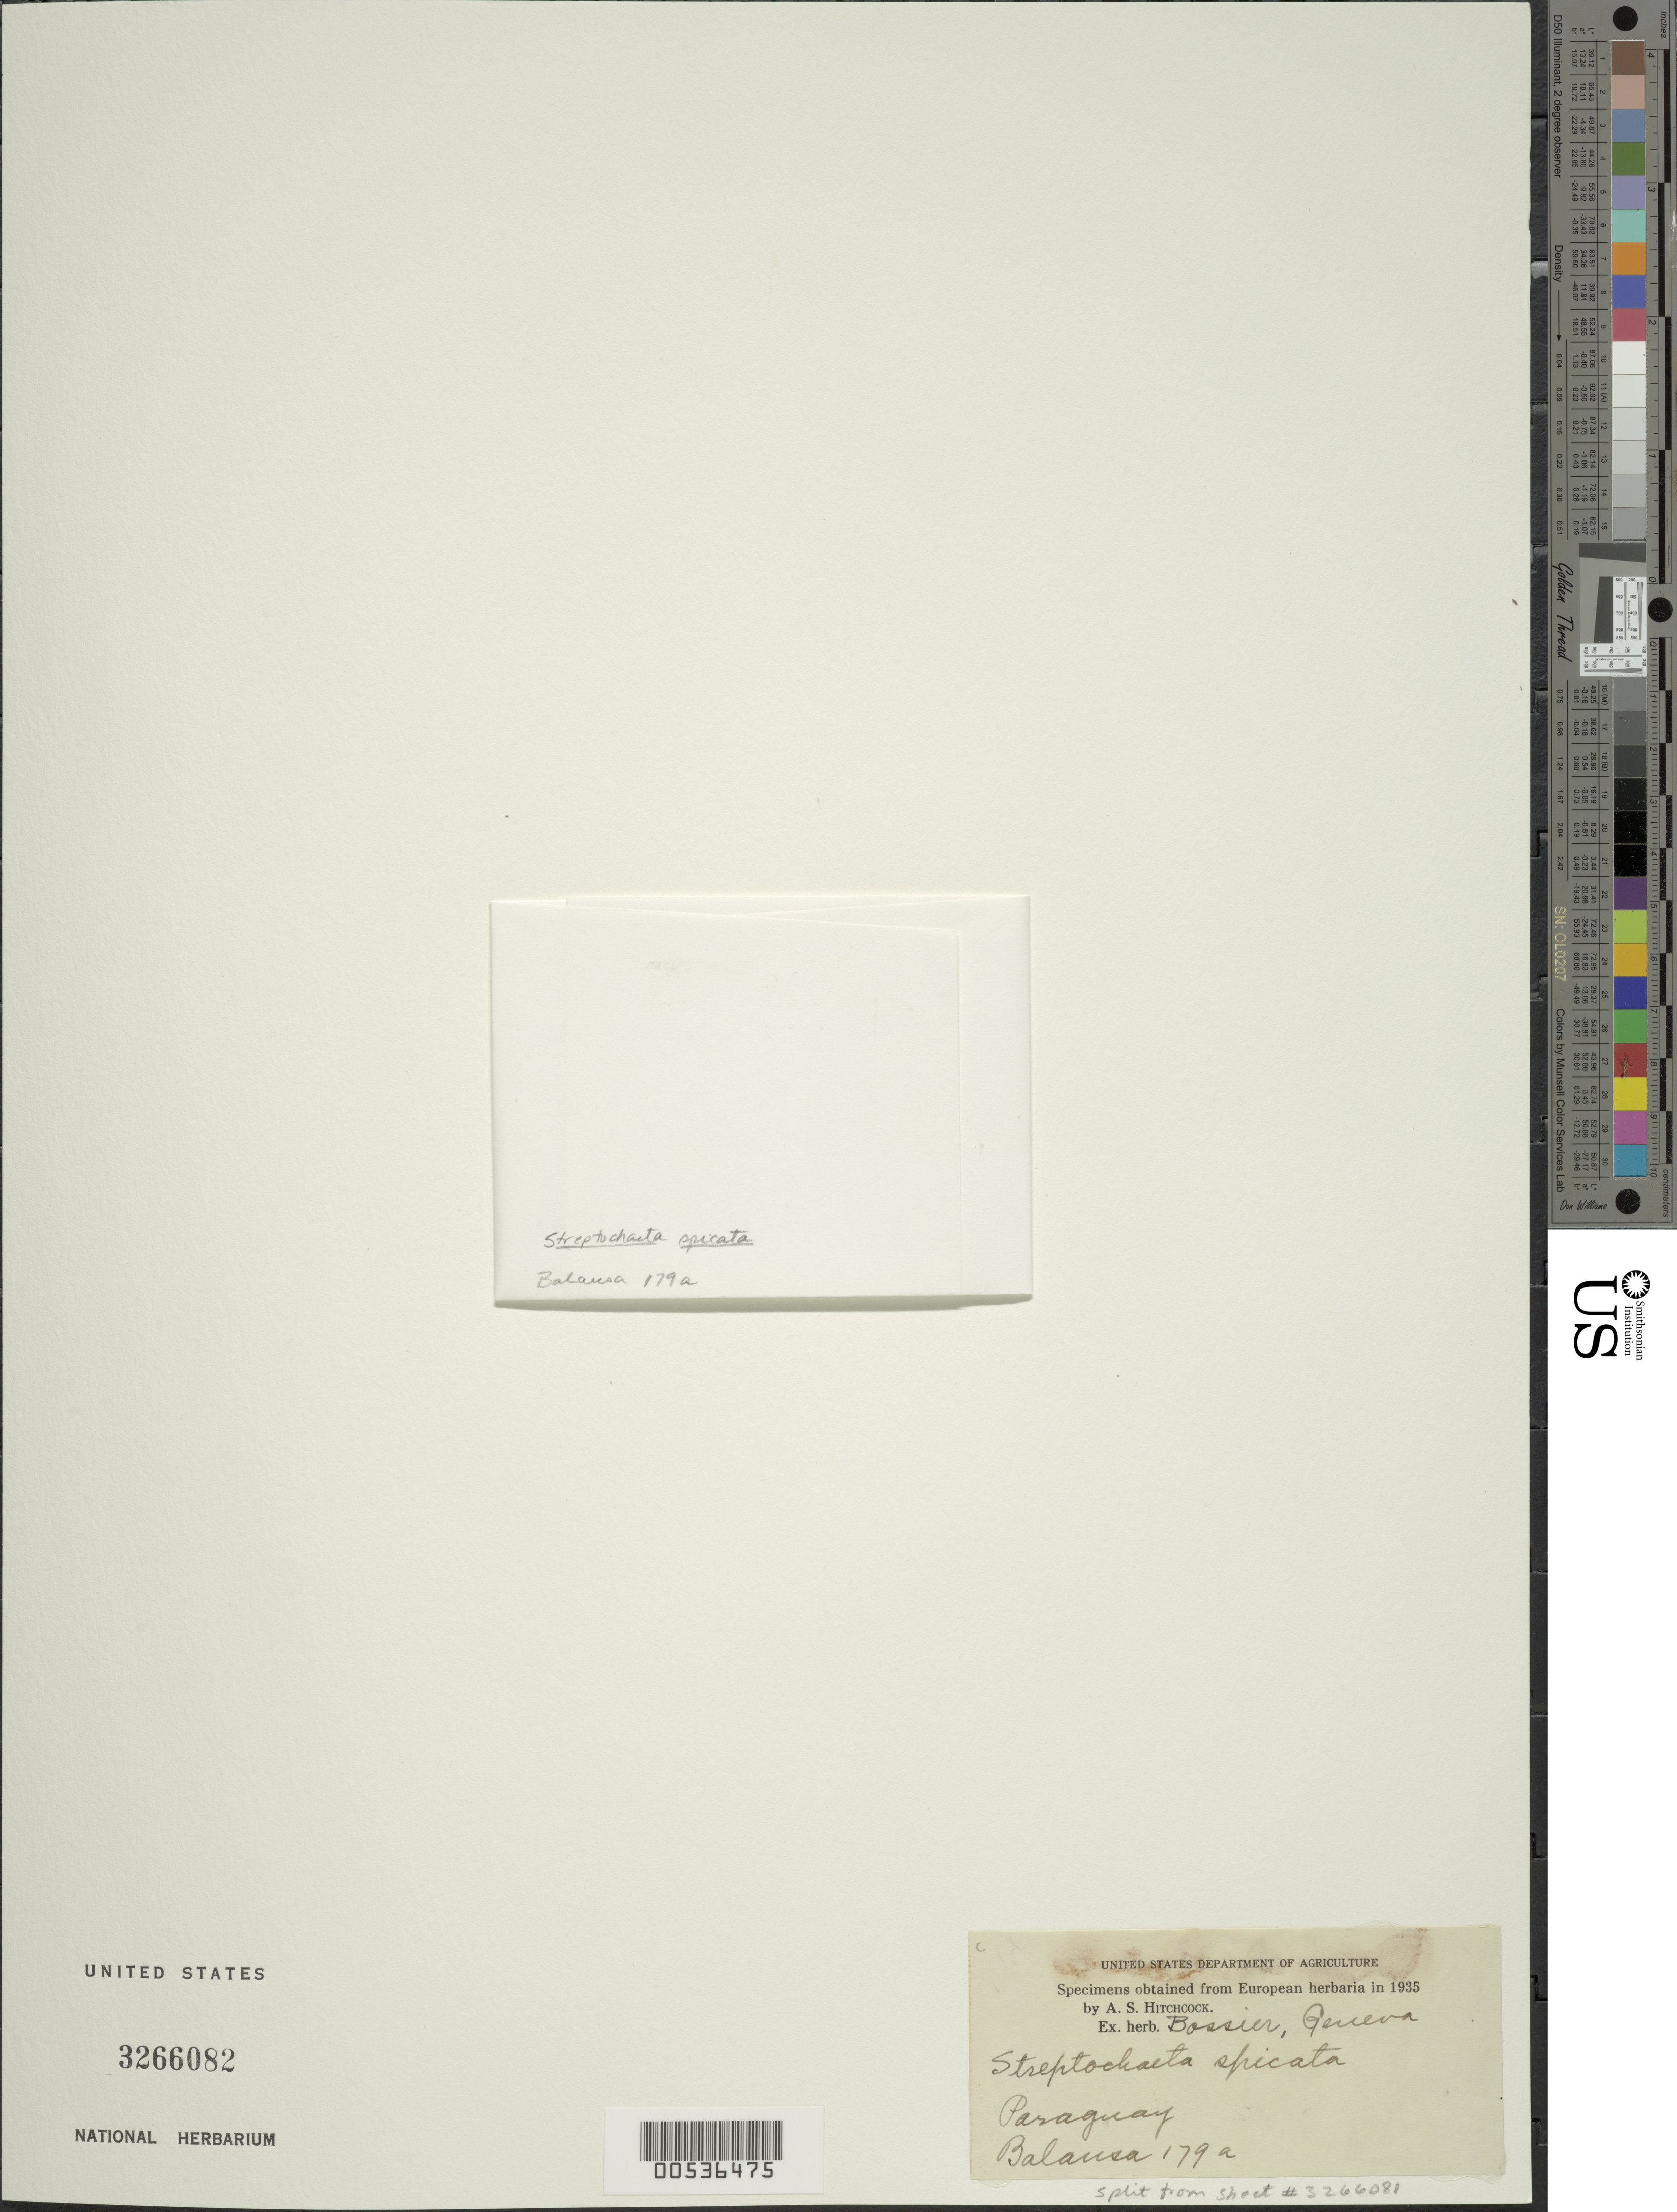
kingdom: Plantae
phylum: Tracheophyta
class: Liliopsida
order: Poales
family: Poaceae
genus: Streptochaeta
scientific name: Streptochaeta spicata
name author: Schrad. ex Nees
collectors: B. Balansa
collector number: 179a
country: Paraguay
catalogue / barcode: US 3266082